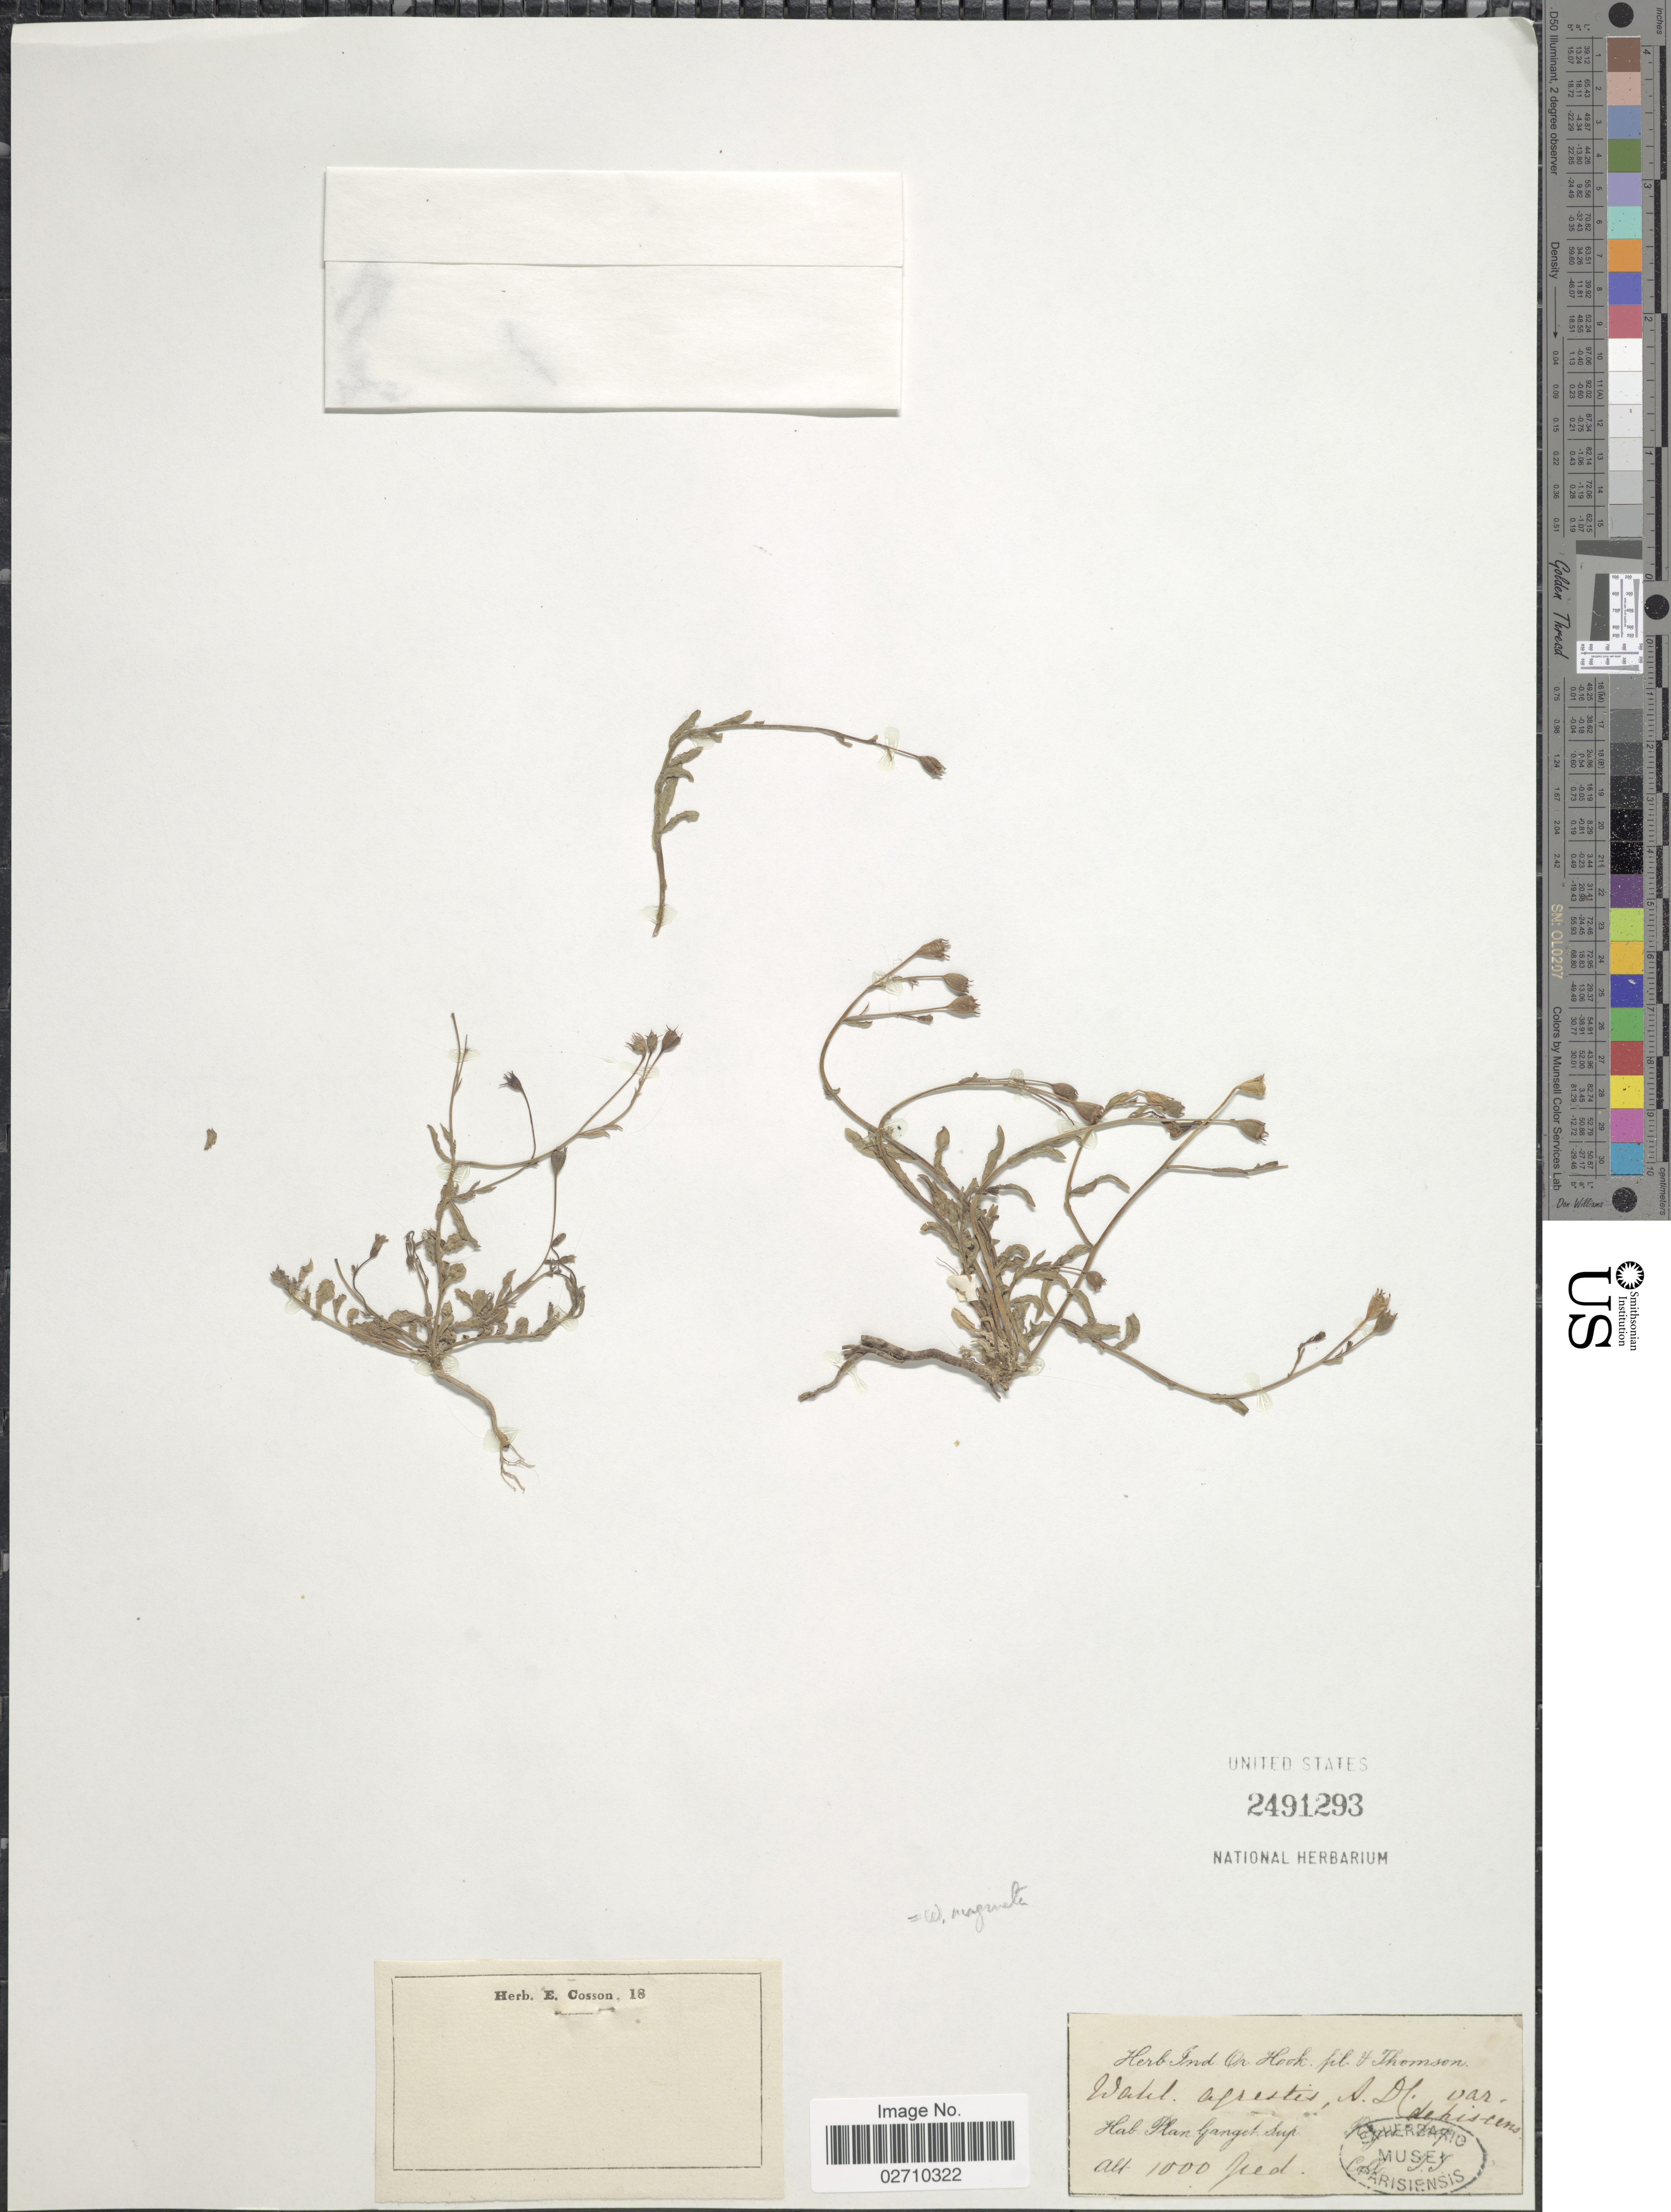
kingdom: Plantae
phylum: Tracheophyta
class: Magnoliopsida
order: Asterales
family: Campanulaceae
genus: Wahlenbergia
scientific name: Wahlenbergia marginata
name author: (Thunb.) A. DC.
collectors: T. Thomson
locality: Plan. Ganget. Sup. Regio trop.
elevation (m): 305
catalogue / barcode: US 2491293